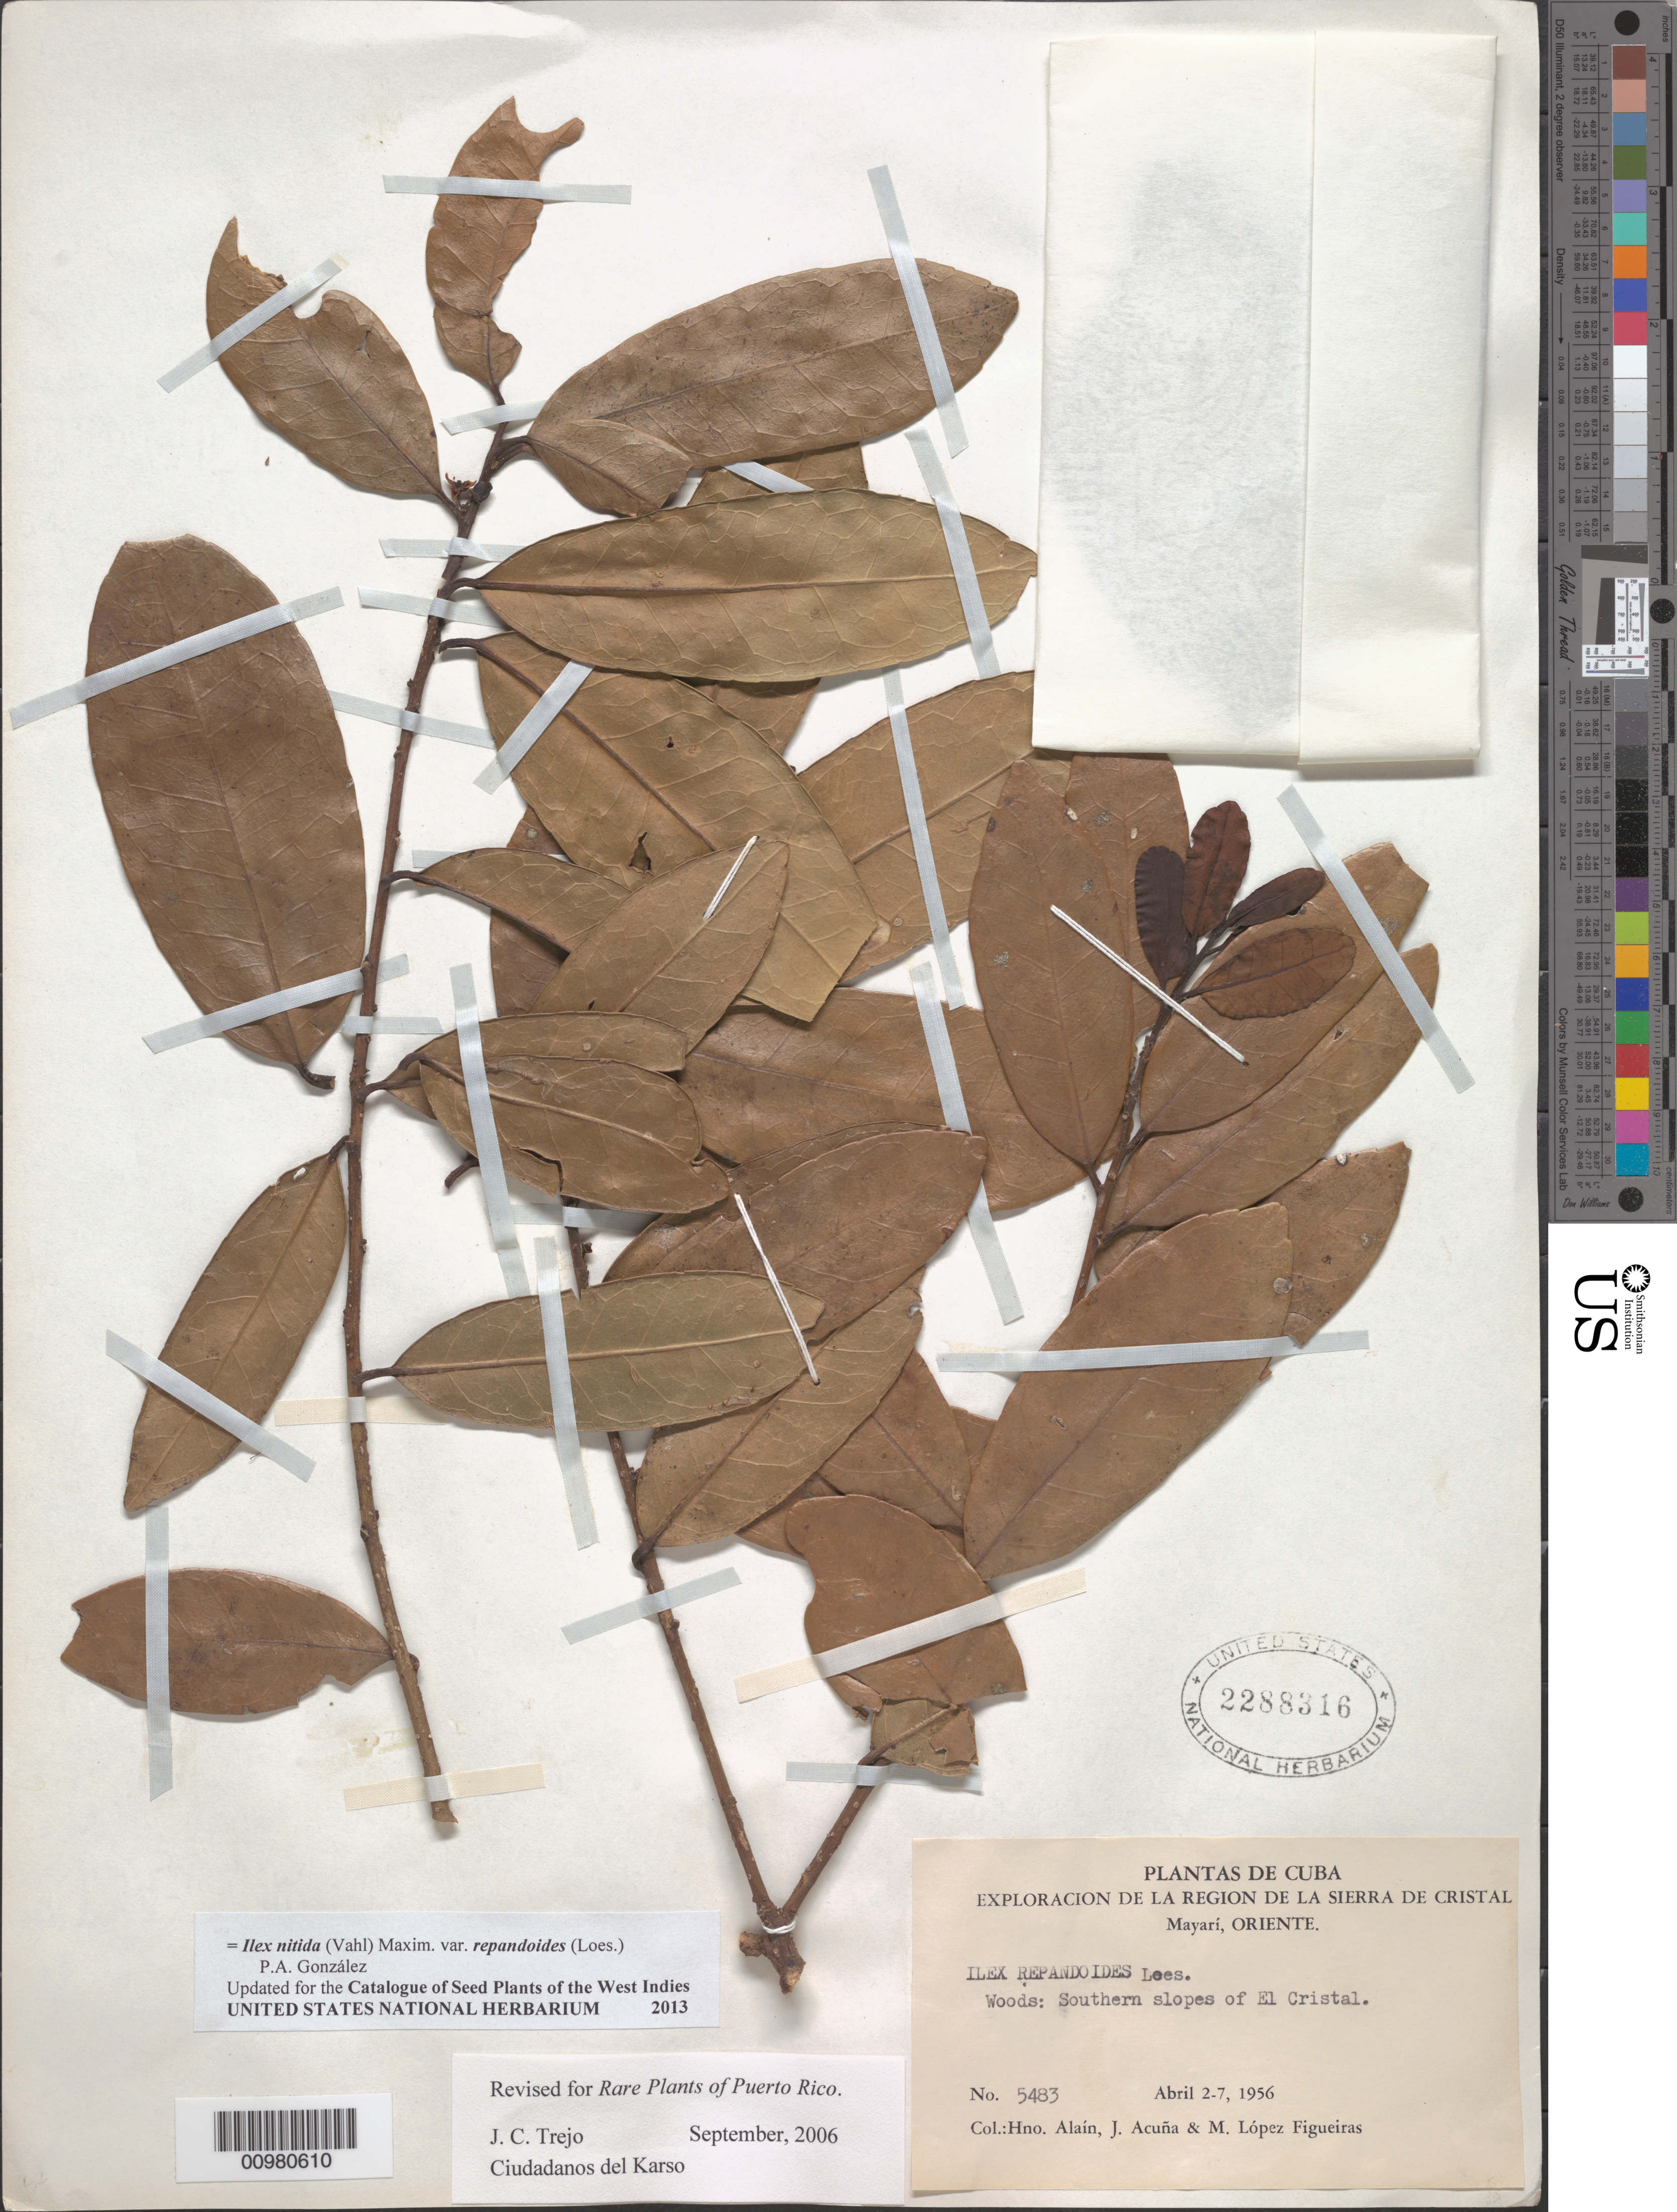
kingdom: Plantae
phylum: Tracheophyta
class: Magnoliopsida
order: Aquifoliales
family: Aquifoliaceae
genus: Ilex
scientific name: Ilex nitida var. repandoides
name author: (Loes.) P. A. González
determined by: Trejo-Torres, J. C.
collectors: A. H. Liogier, J. Acuña & M. López Figueiras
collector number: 5483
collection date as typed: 02 Apr 1956 to 07 Apr 1956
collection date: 1956-04-02/1956-04-07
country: Cuba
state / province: Oriente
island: Cuba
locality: Mayarí, southern slopes of El Cristal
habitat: Woods.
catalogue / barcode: US 2288316